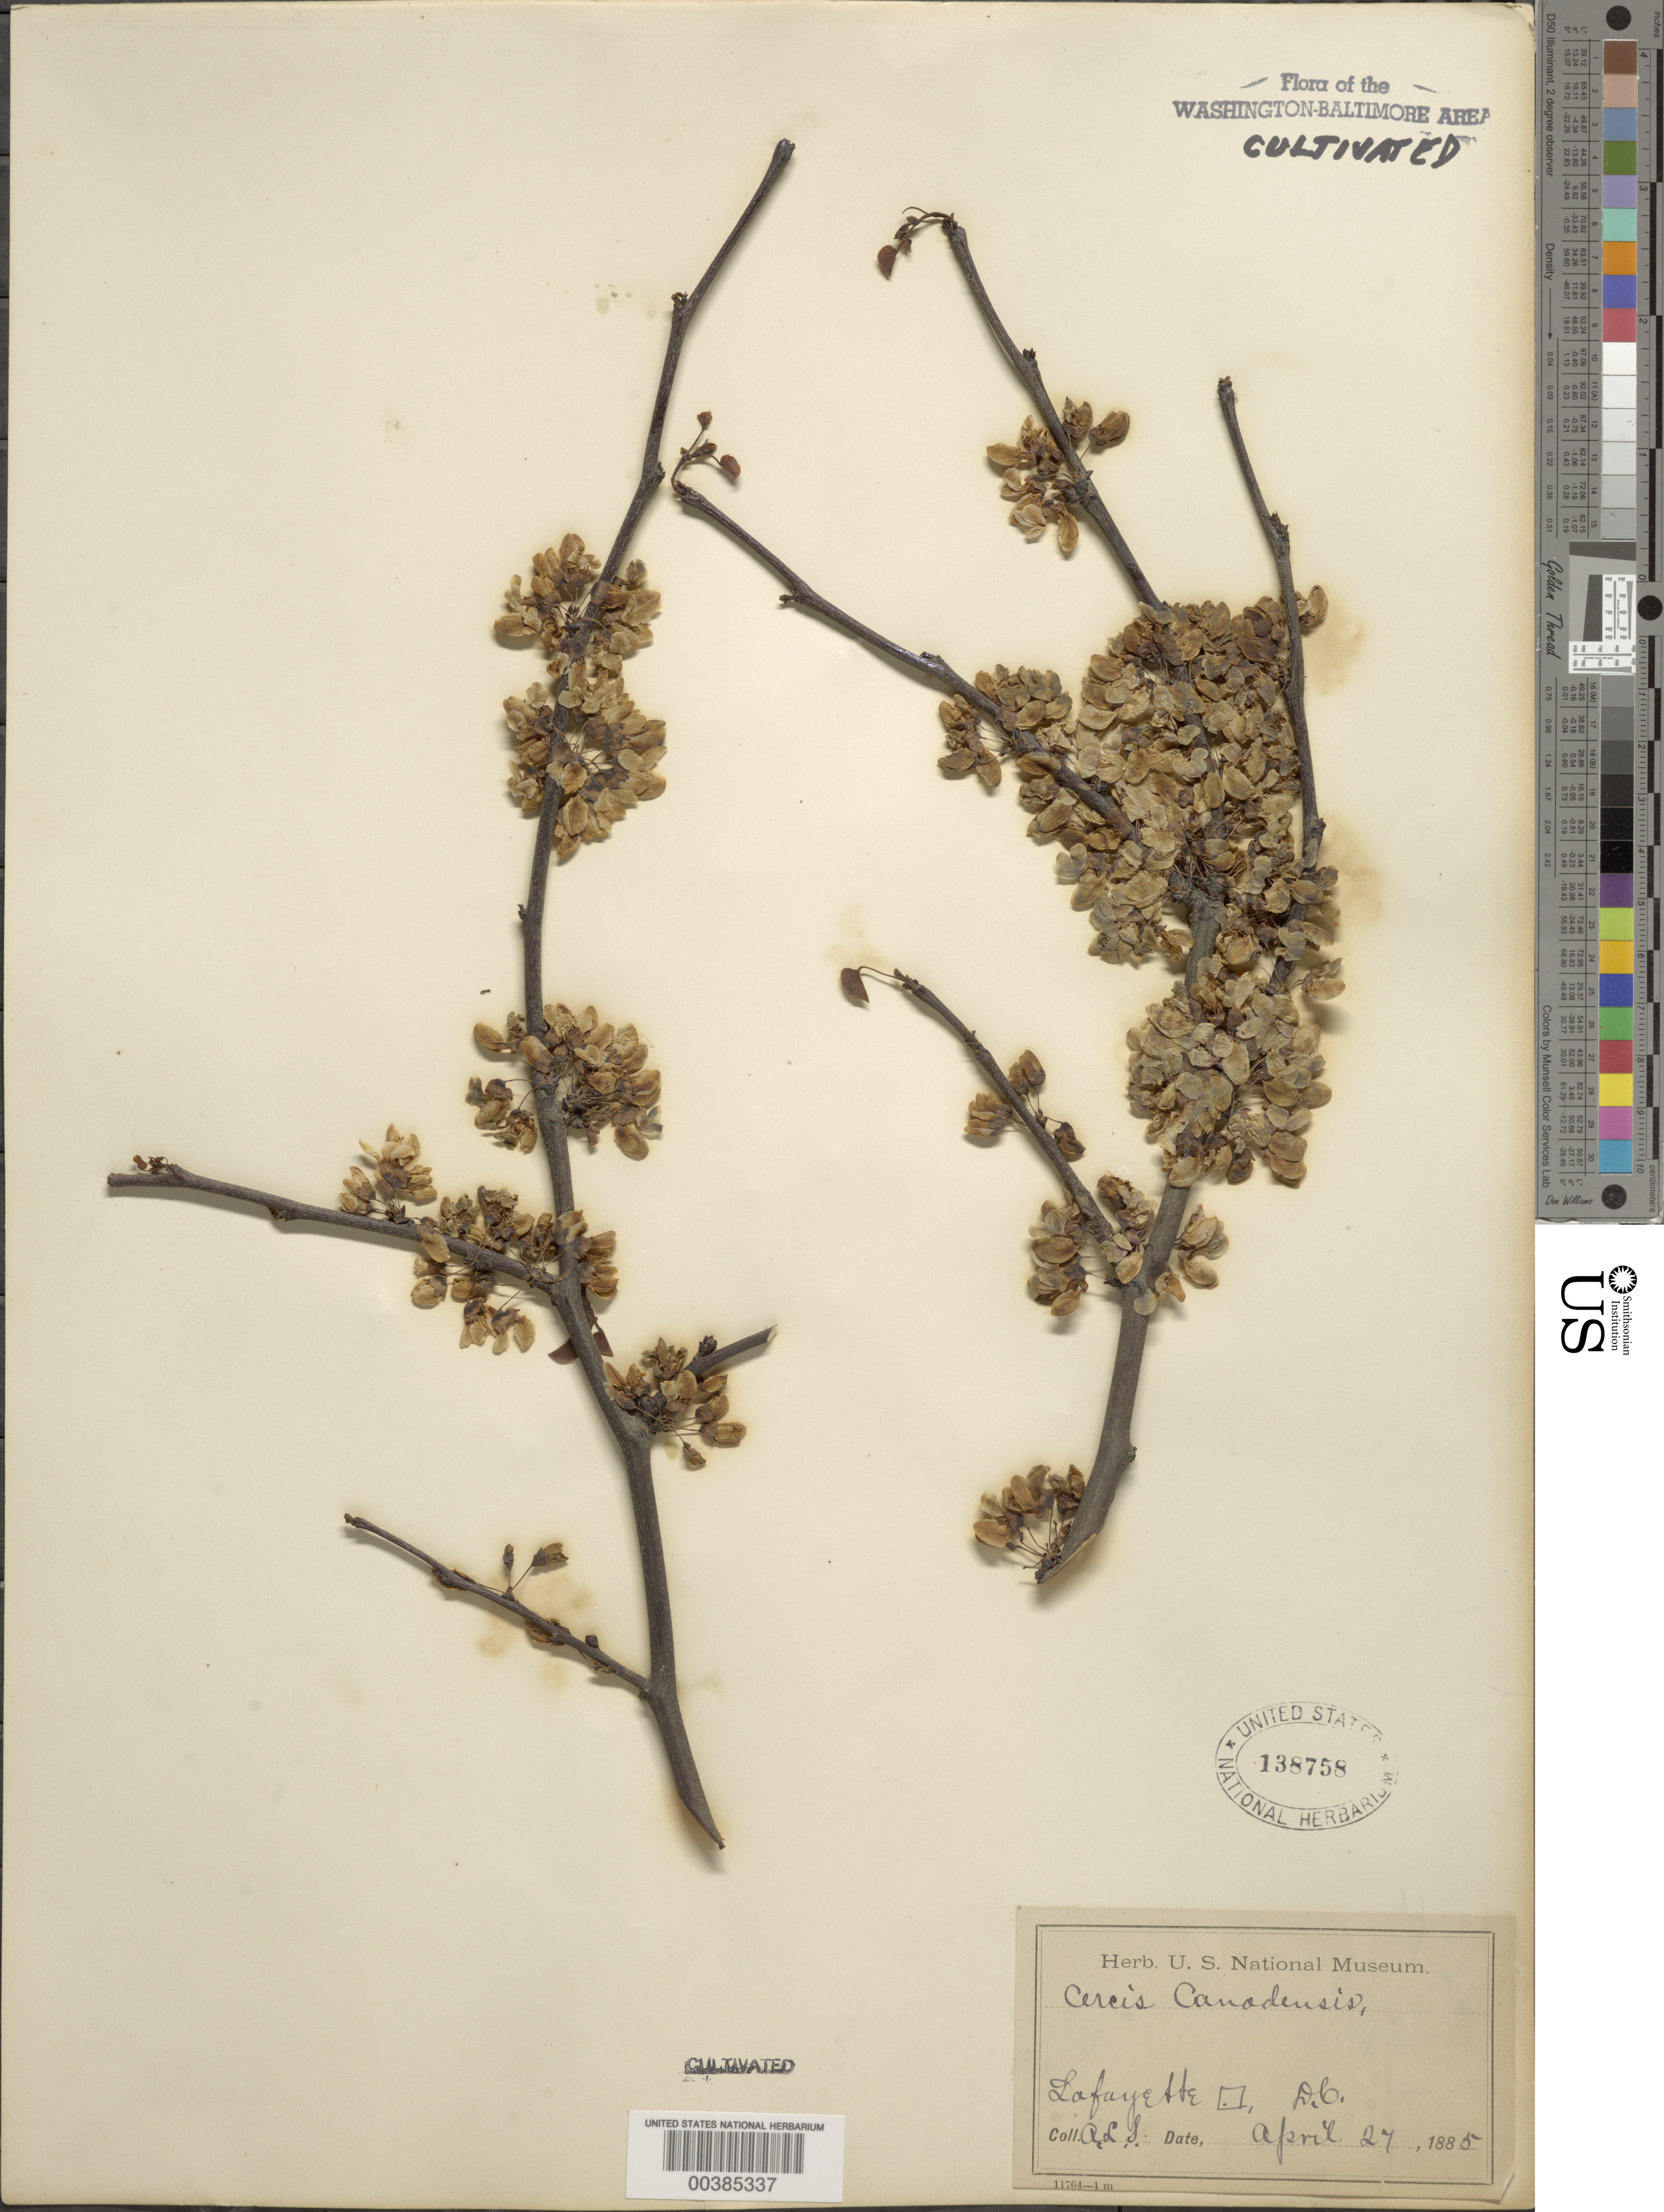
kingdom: Plantae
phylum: Tracheophyta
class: Magnoliopsida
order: Fabales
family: Fabaceae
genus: Cercis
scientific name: Cercis canadensis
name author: L.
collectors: A. L. Schott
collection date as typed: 27 Apr 1885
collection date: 1885-04-27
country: United States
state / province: District of Columbia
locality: Lafayette Square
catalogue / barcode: US 138758